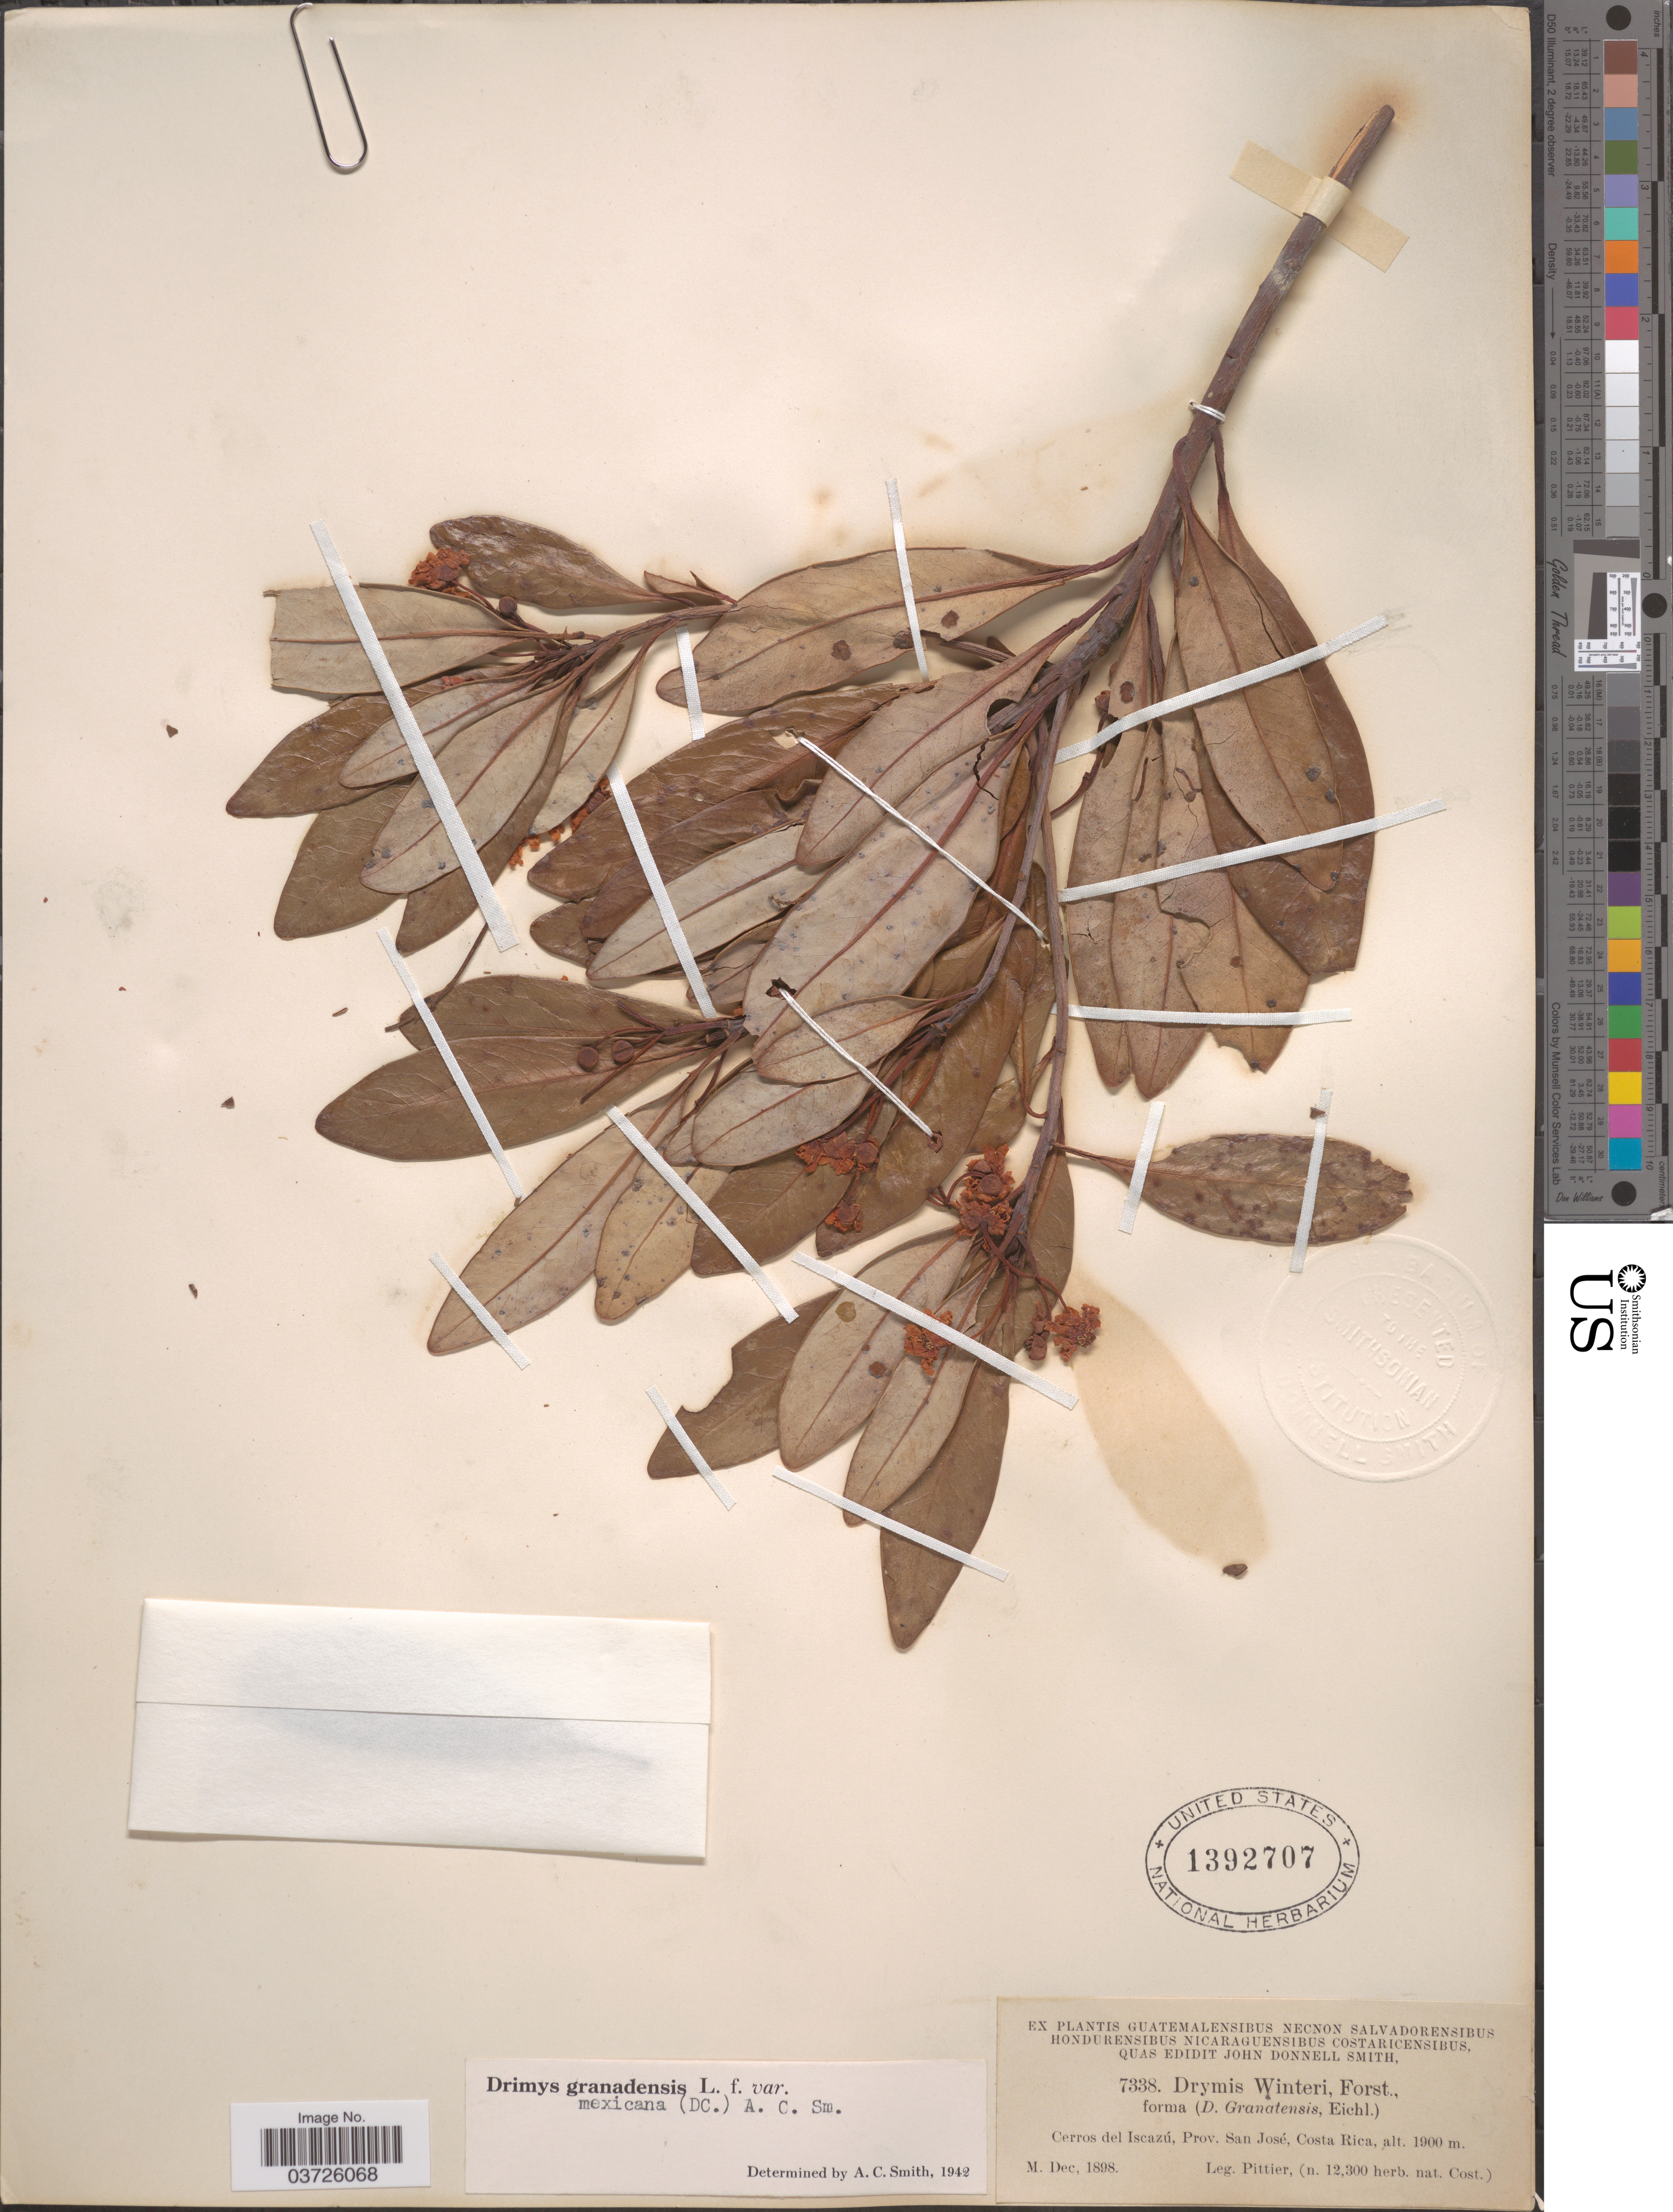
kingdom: Plantae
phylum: Tracheophyta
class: Magnoliopsida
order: Canellales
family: Winteraceae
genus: Drimys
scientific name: Drimys granadensis var. mexicana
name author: L. f.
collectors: Pittier, --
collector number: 7338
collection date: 1898-12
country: Costa Rica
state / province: San José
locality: Cerros del Iscazú.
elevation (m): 1900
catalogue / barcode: US 1392707